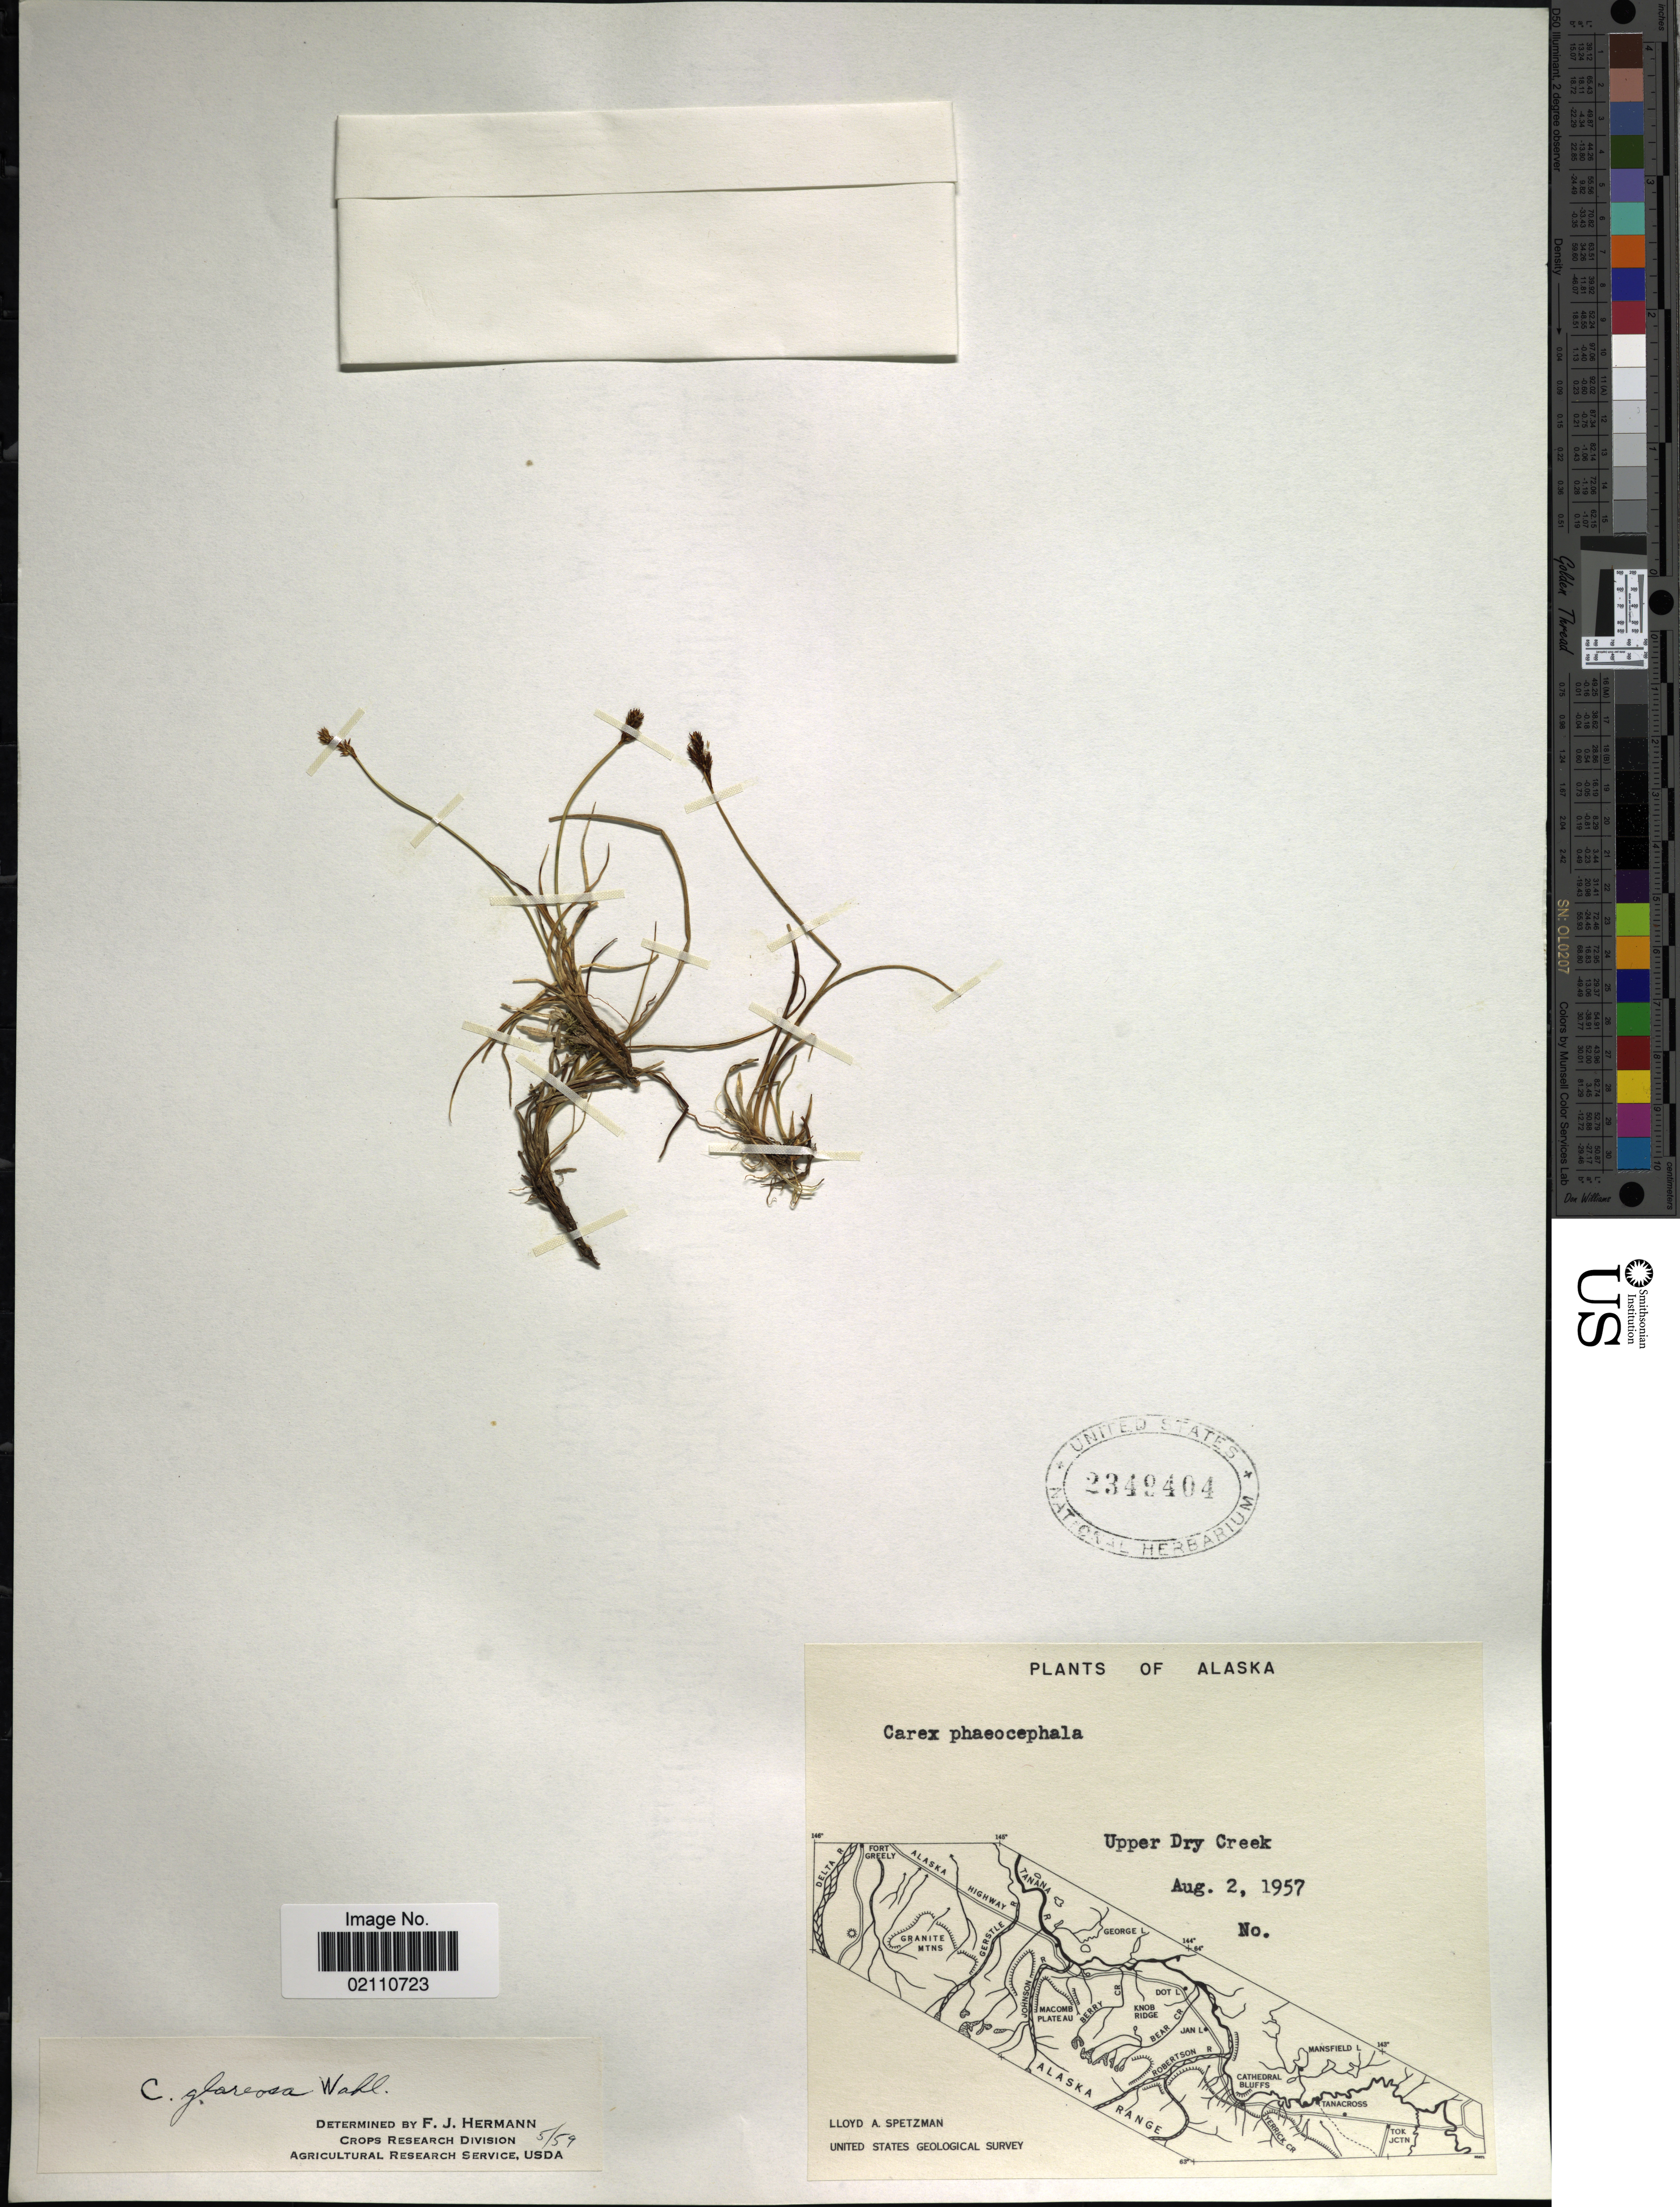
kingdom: Plantae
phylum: Tracheophyta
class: Liliopsida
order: Poales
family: Cyperaceae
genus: Carex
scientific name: Carex glareosa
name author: Schkuhr ex Wahlenb.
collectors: L. Spetzman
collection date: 1957-08-02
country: United States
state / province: Alaska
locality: Upper Dry Creek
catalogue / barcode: US 2349404